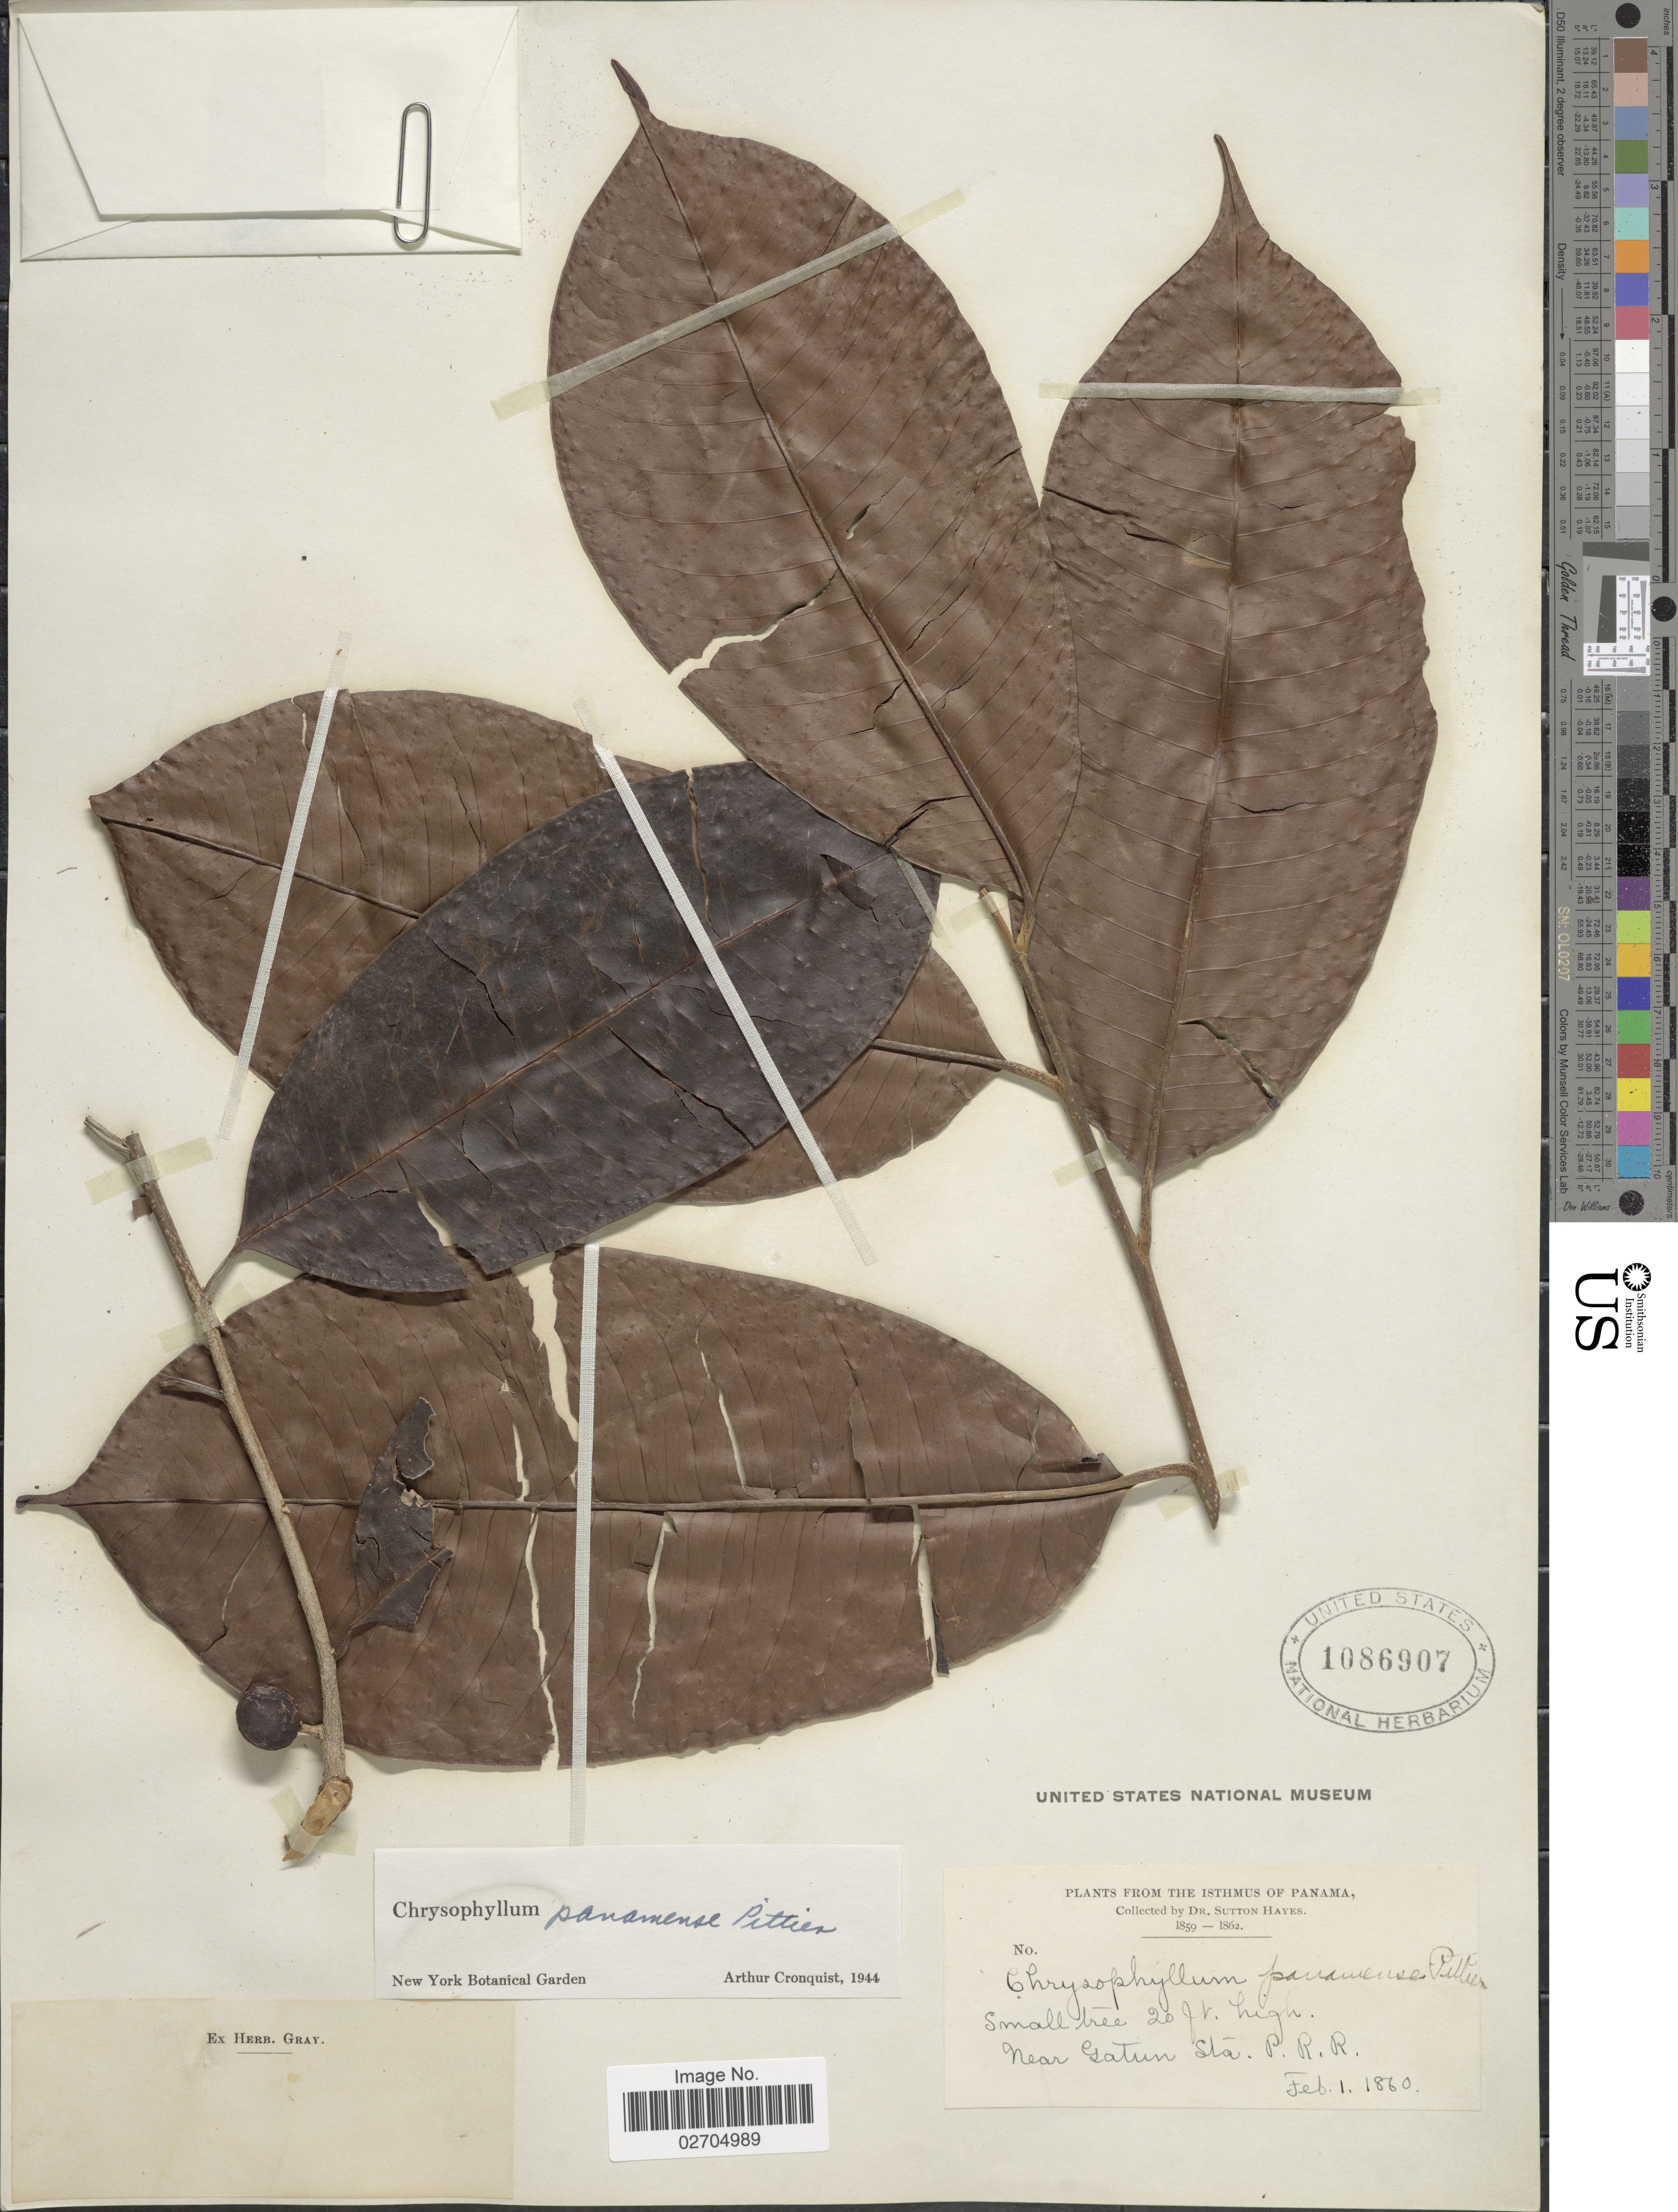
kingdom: Plantae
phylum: Tracheophyta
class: Magnoliopsida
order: Ericales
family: Sapotaceae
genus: Chrysophyllum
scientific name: Chrysophyllum argenteum subsp. panamense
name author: Jacq.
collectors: S. Hayes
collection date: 1860-02-01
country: Panama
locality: The Isthmus of Panama, near Gatun Sta. P.R.R.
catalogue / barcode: US 1086907